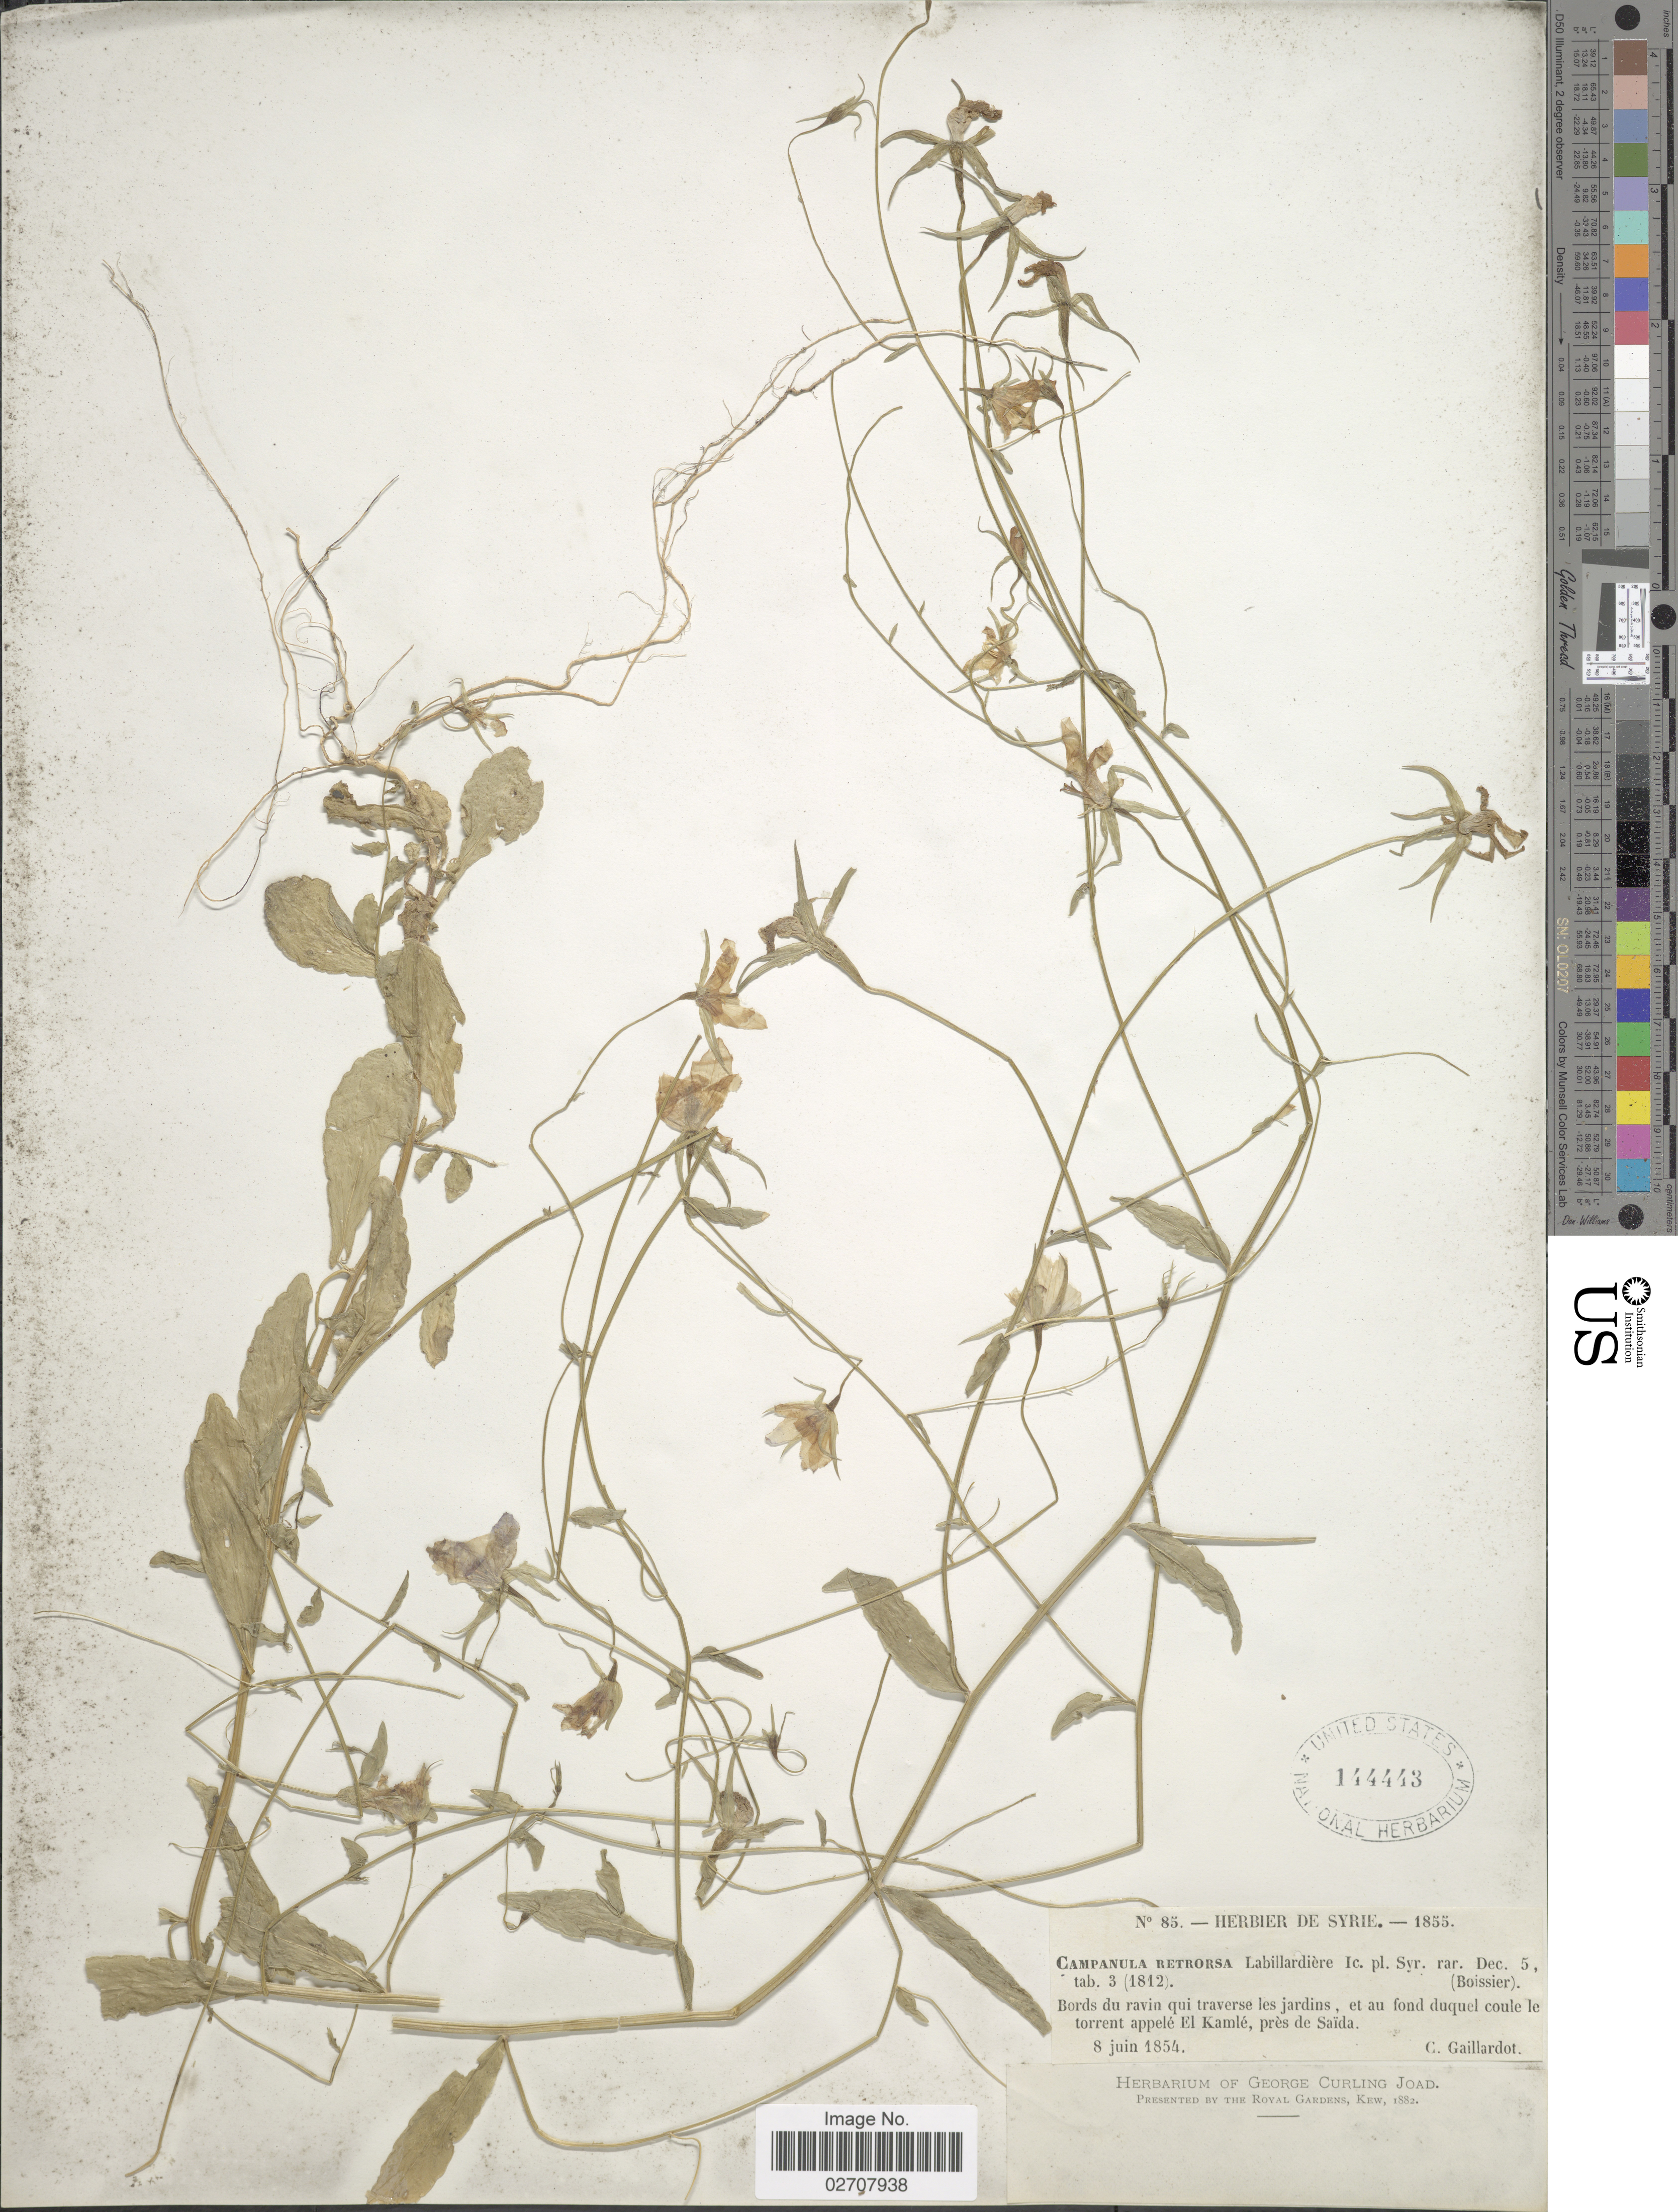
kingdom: Plantae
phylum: Tracheophyta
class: Magnoliopsida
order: Asterales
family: Campanulaceae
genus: Campanula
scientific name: Campanula retrorsa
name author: Labill.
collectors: C. Gaillardot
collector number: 85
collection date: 1854-06-08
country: Algeria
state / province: Saïda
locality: Bords du ravin qui traverse les jardins, et au fond duquel coule le torrent appele El Kamle, pres de Saida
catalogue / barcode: US 144443